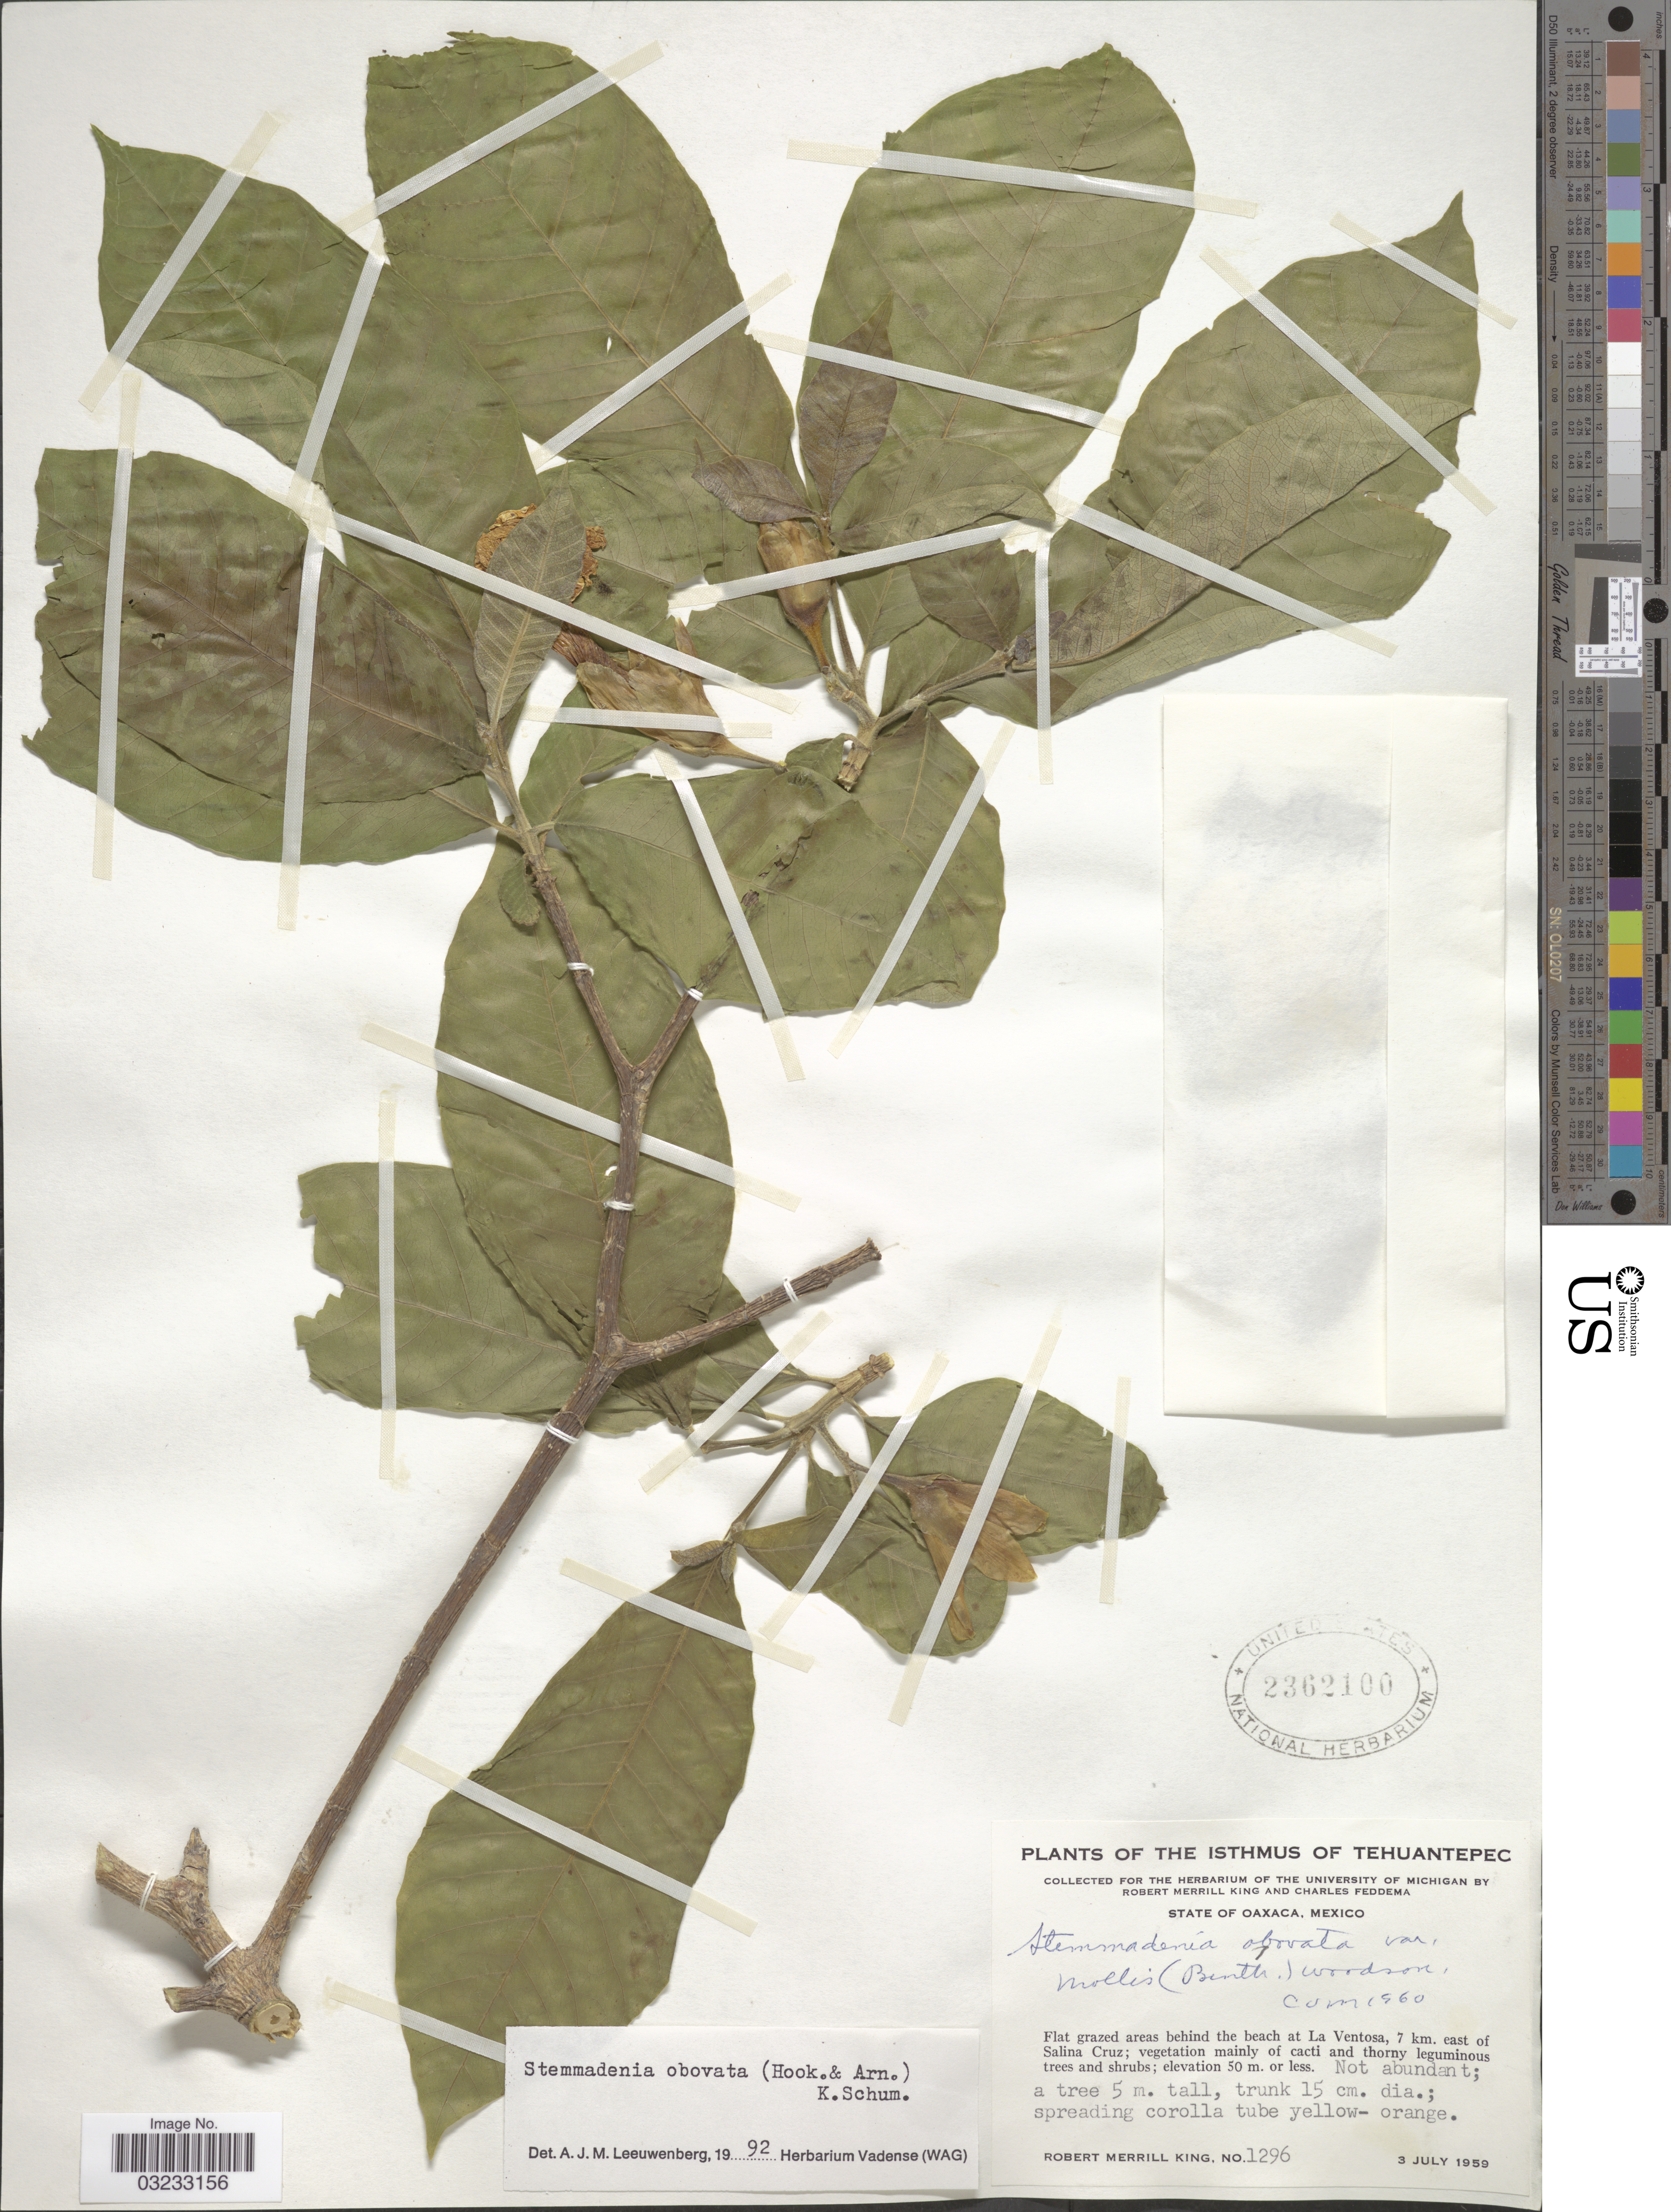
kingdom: Plantae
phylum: Tracheophyta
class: Magnoliopsida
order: Gentianales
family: Apocynaceae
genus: Stemmadenia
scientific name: Stemmadenia obovata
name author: (Hook. & Arn.) K. Schum.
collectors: R. M. King & C. Feddema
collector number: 1296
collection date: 1959-07-03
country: Mexico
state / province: Oaxaca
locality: The Isthmus of Tehuantepec. Flat grazed areas behind the beach at La Ventosa, 7 km. east of Salina Cruz.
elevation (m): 50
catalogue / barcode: US 2362100